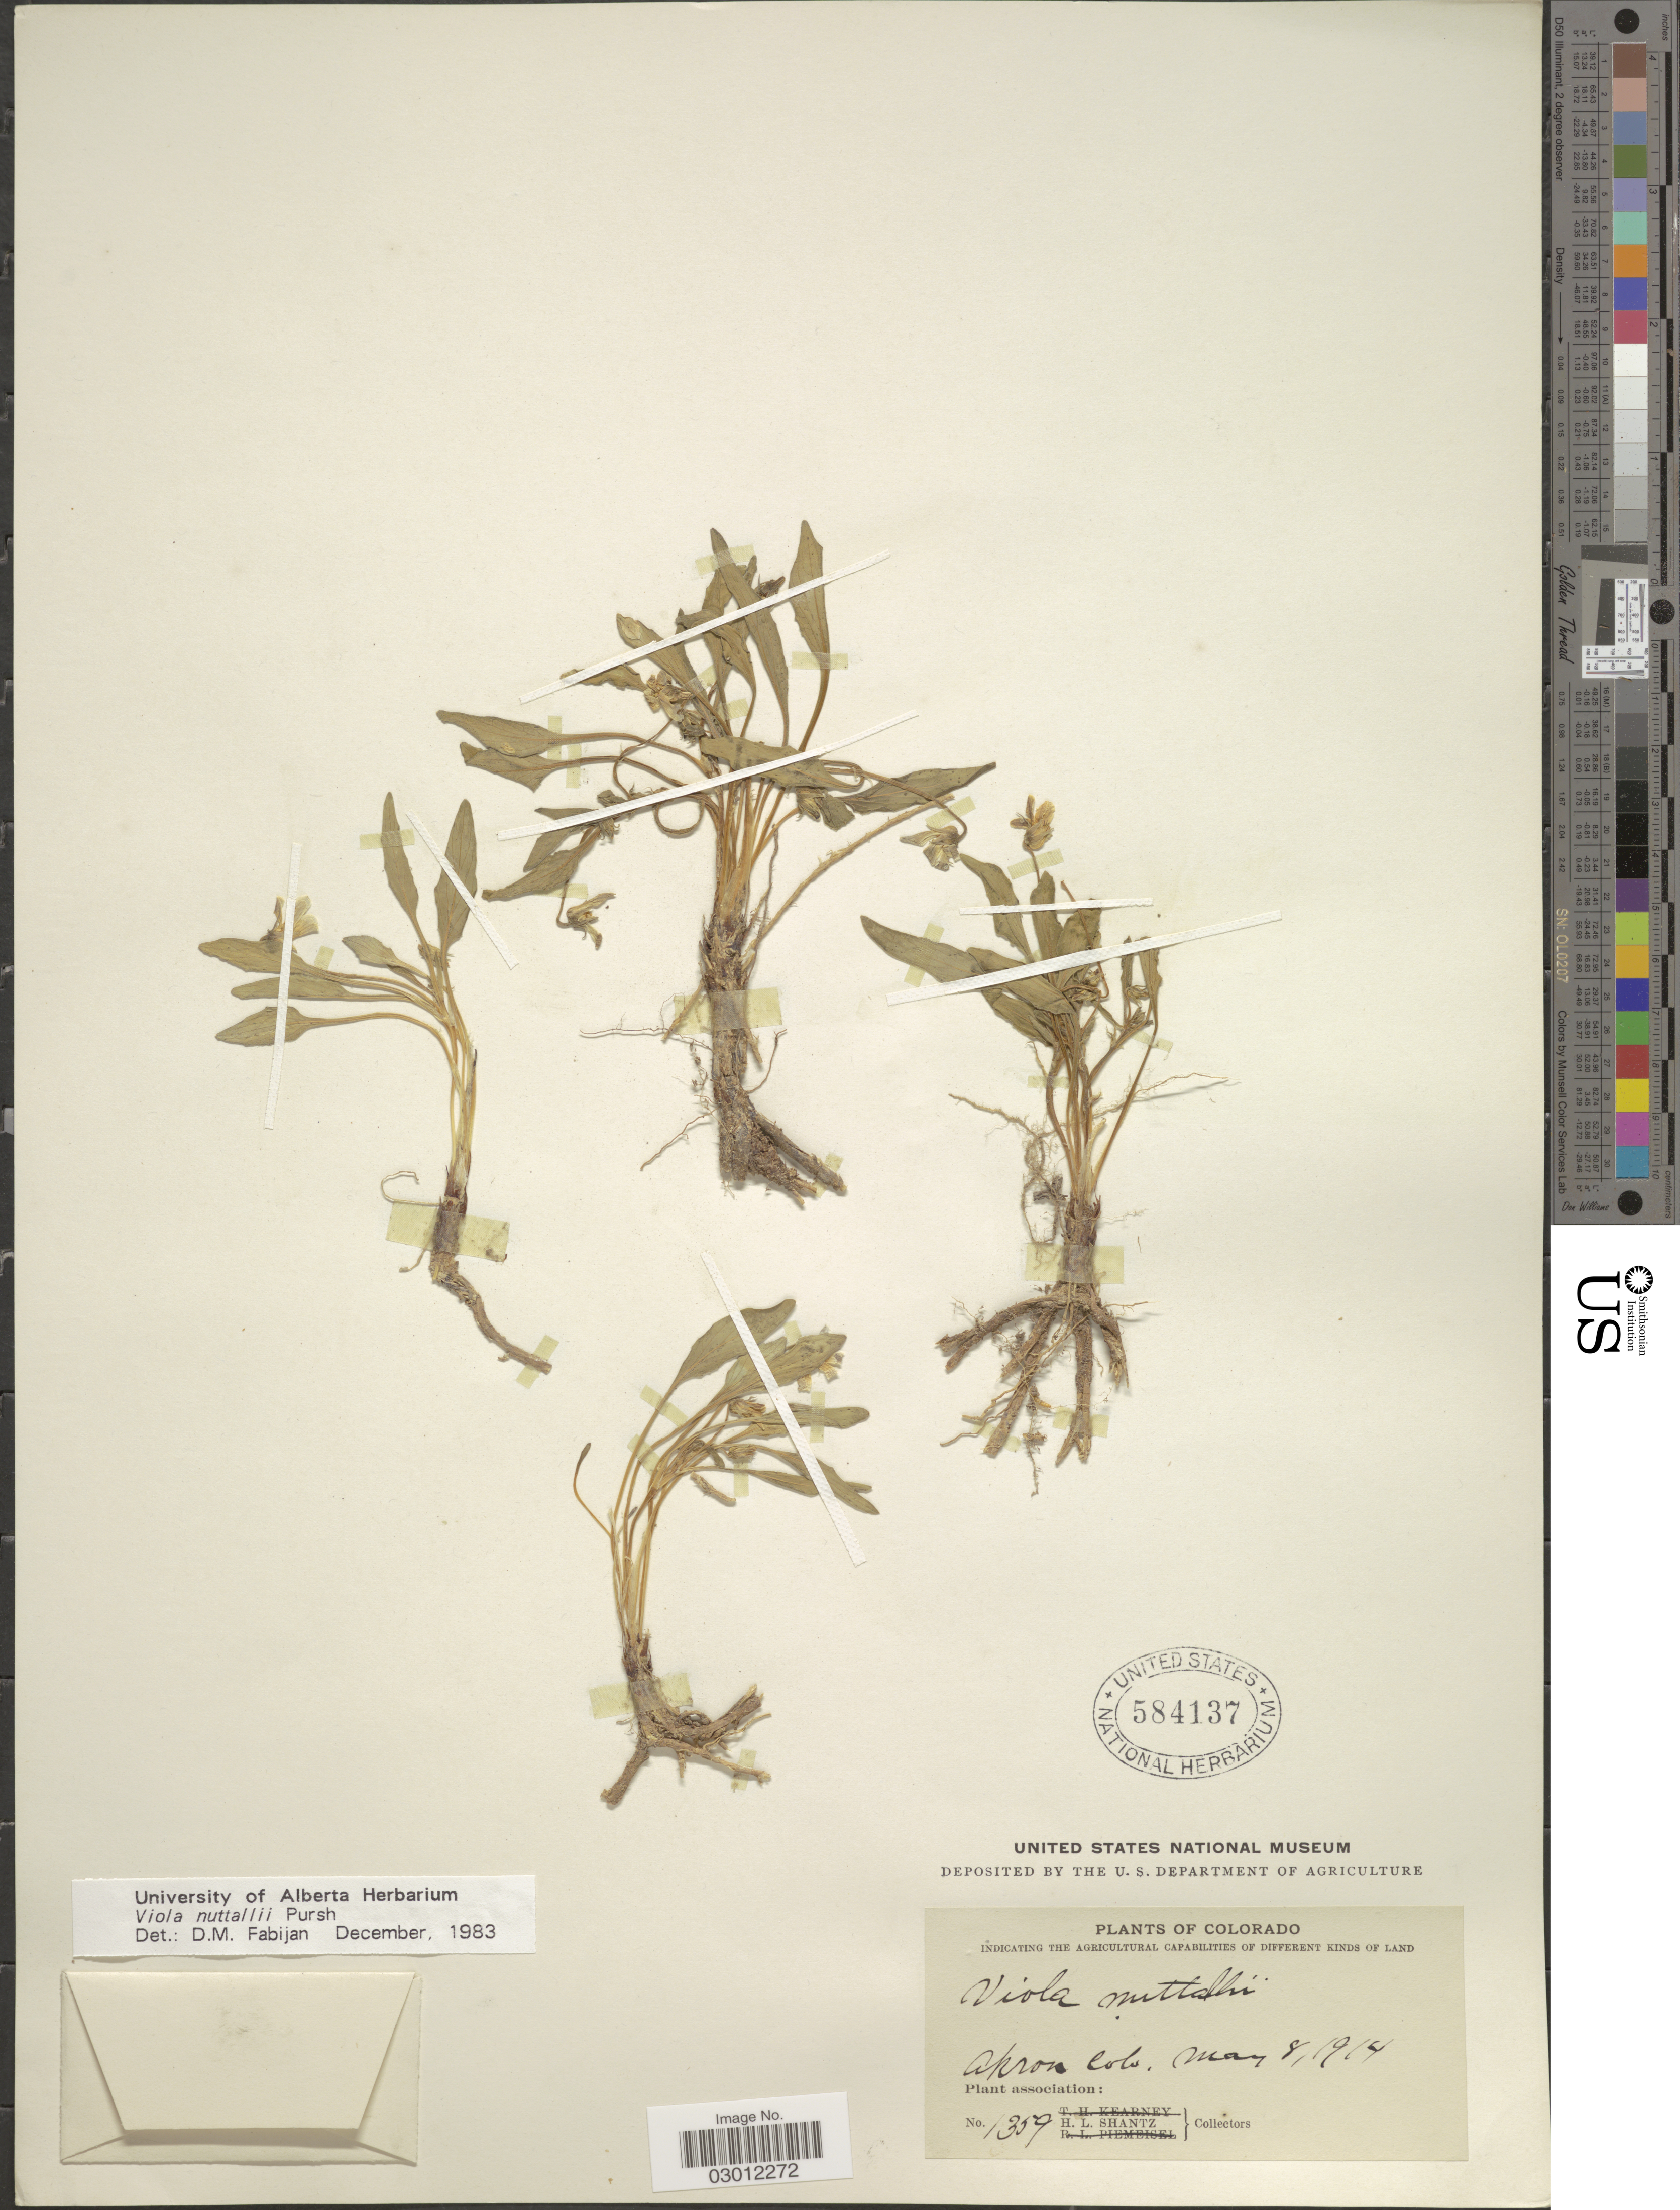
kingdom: Plantae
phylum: Tracheophyta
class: Magnoliopsida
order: Malpighiales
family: Violaceae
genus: Viola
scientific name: Viola nuttallii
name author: Pursh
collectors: H. Shantz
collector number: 1359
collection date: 1914-05-08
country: United States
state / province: Colorado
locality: Akron Colo.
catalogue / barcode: US 584137